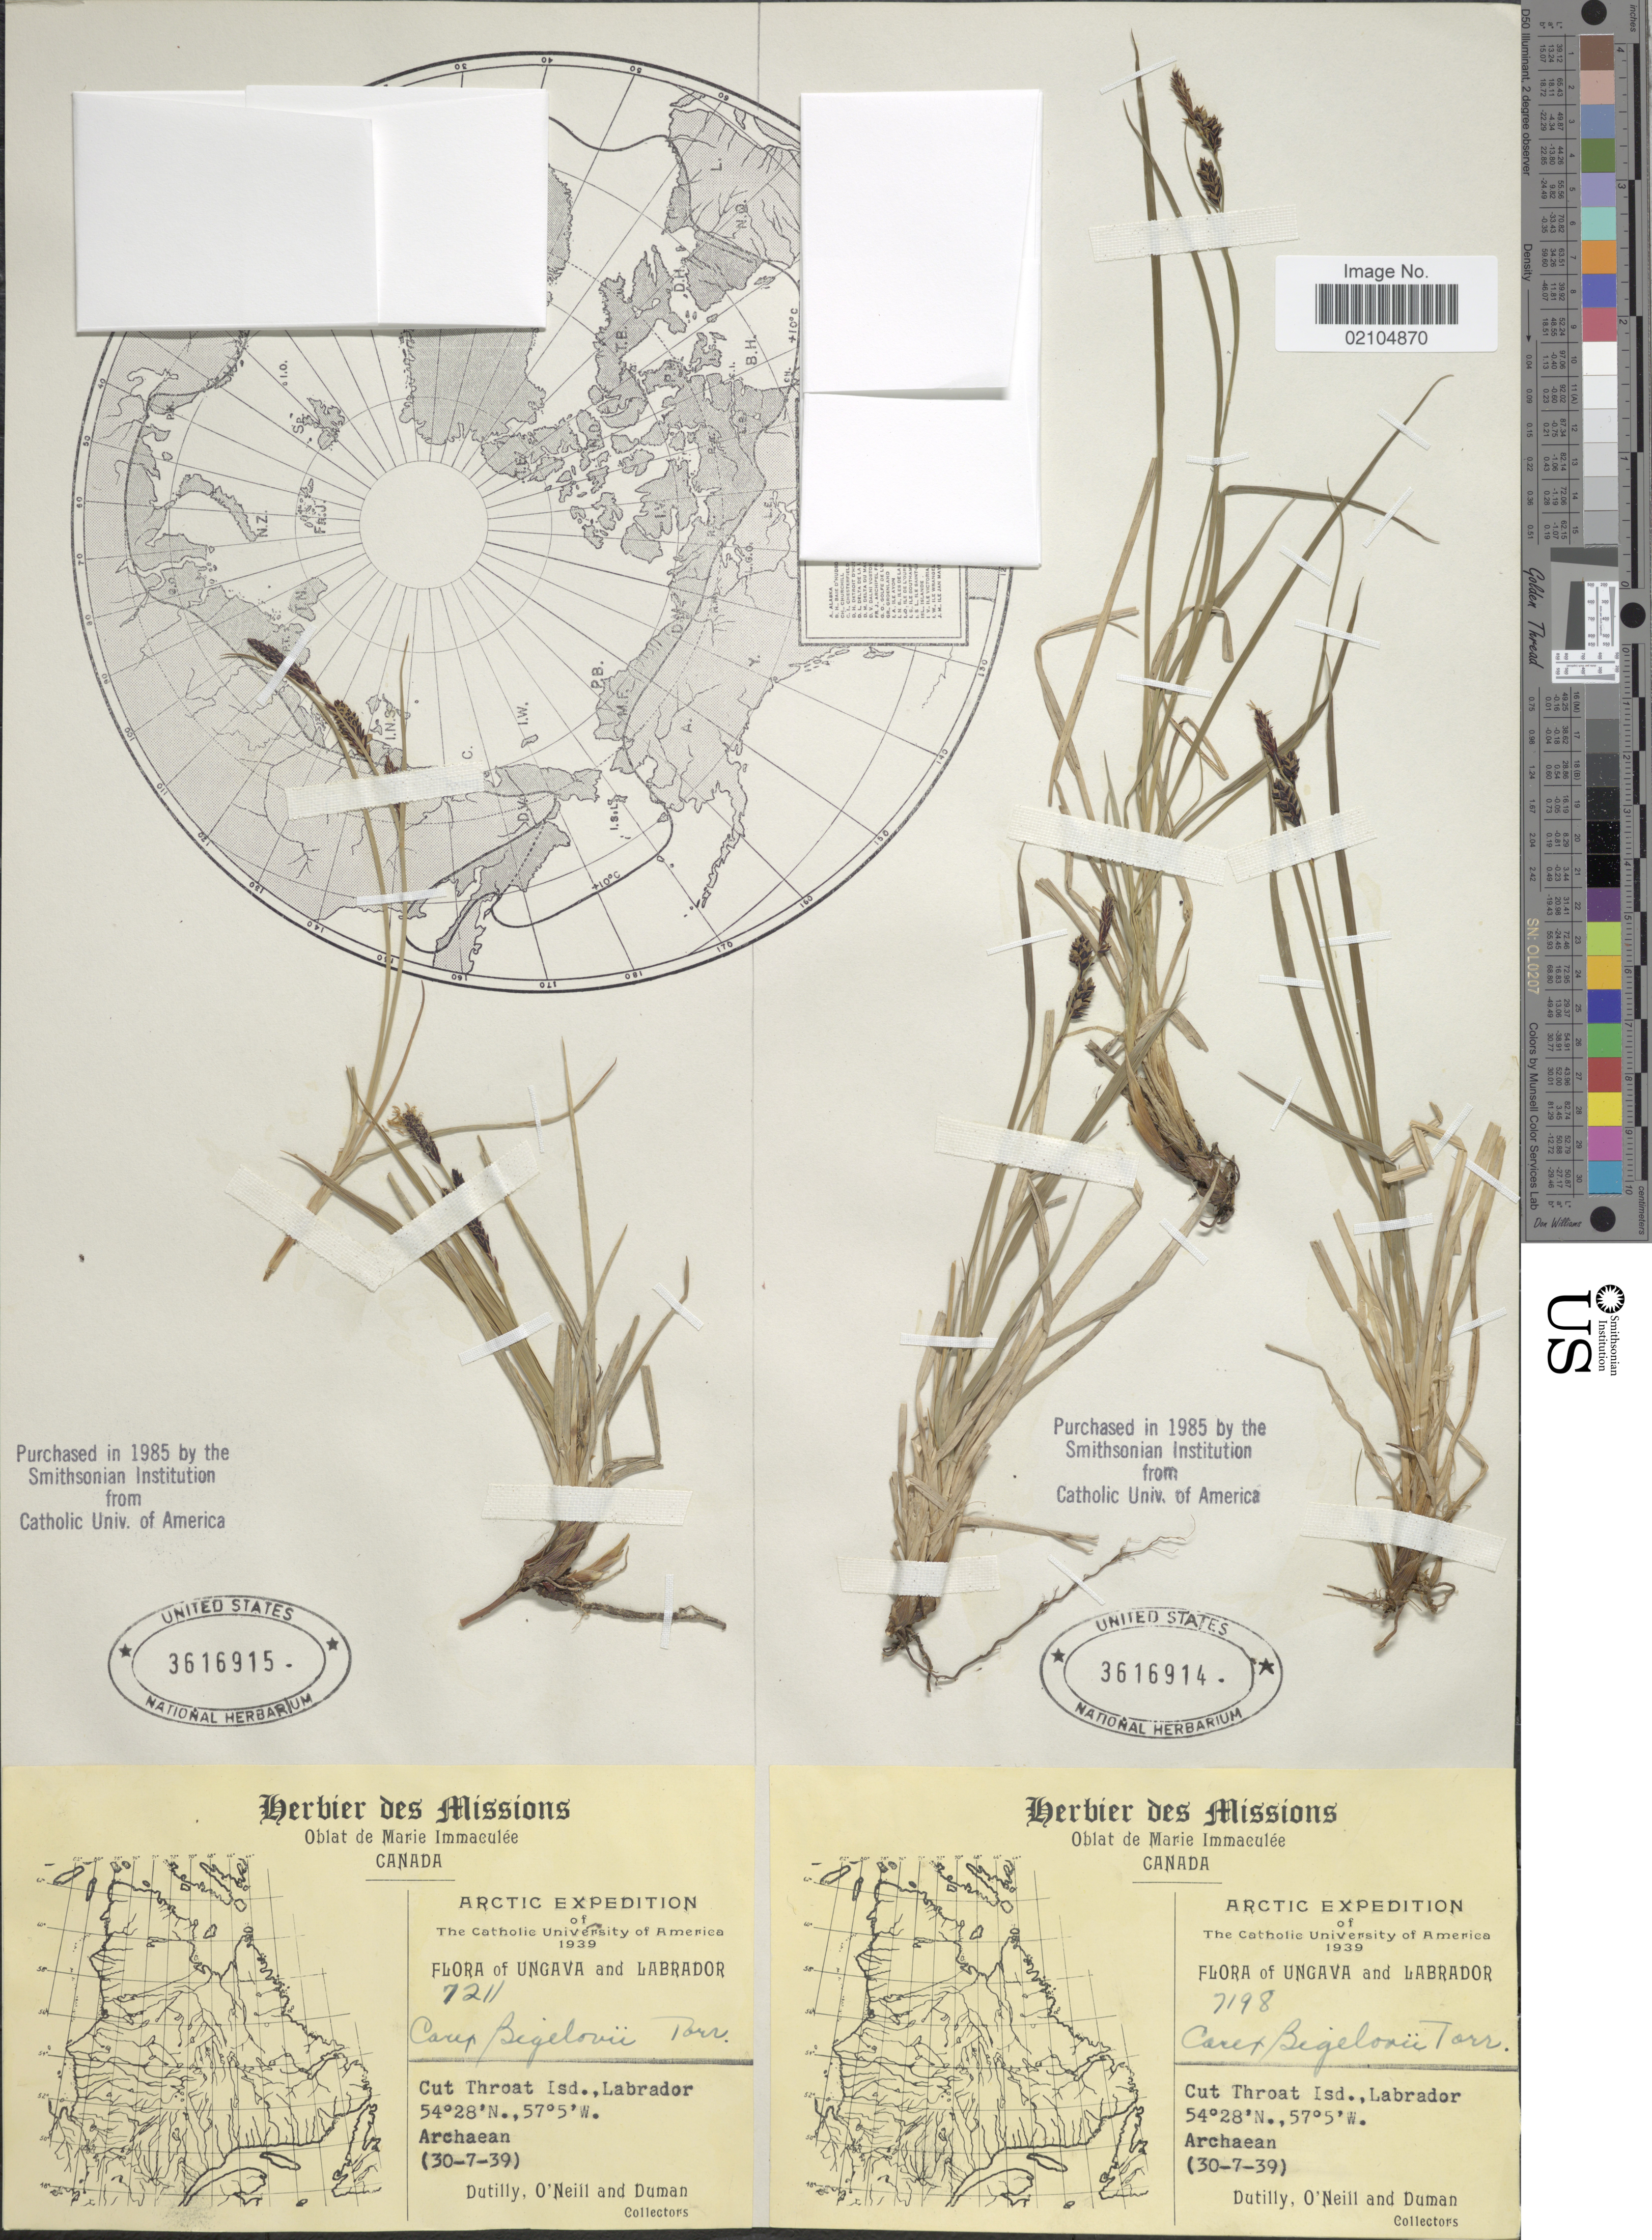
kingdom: Plantae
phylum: Tracheophyta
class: Liliopsida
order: Poales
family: Cyperaceae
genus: Carex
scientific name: Carex bigelowii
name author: Torr. ex Schwein.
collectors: -. Dutilly, O' Neill & -. Duman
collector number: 7198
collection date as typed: Transcribed d/m/y: 30/7/39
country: Canada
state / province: Newfoundland and Labrador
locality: Arctic, Ungava and Labrador, Cut Throat Isd., Labrador.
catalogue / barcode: US 3616914